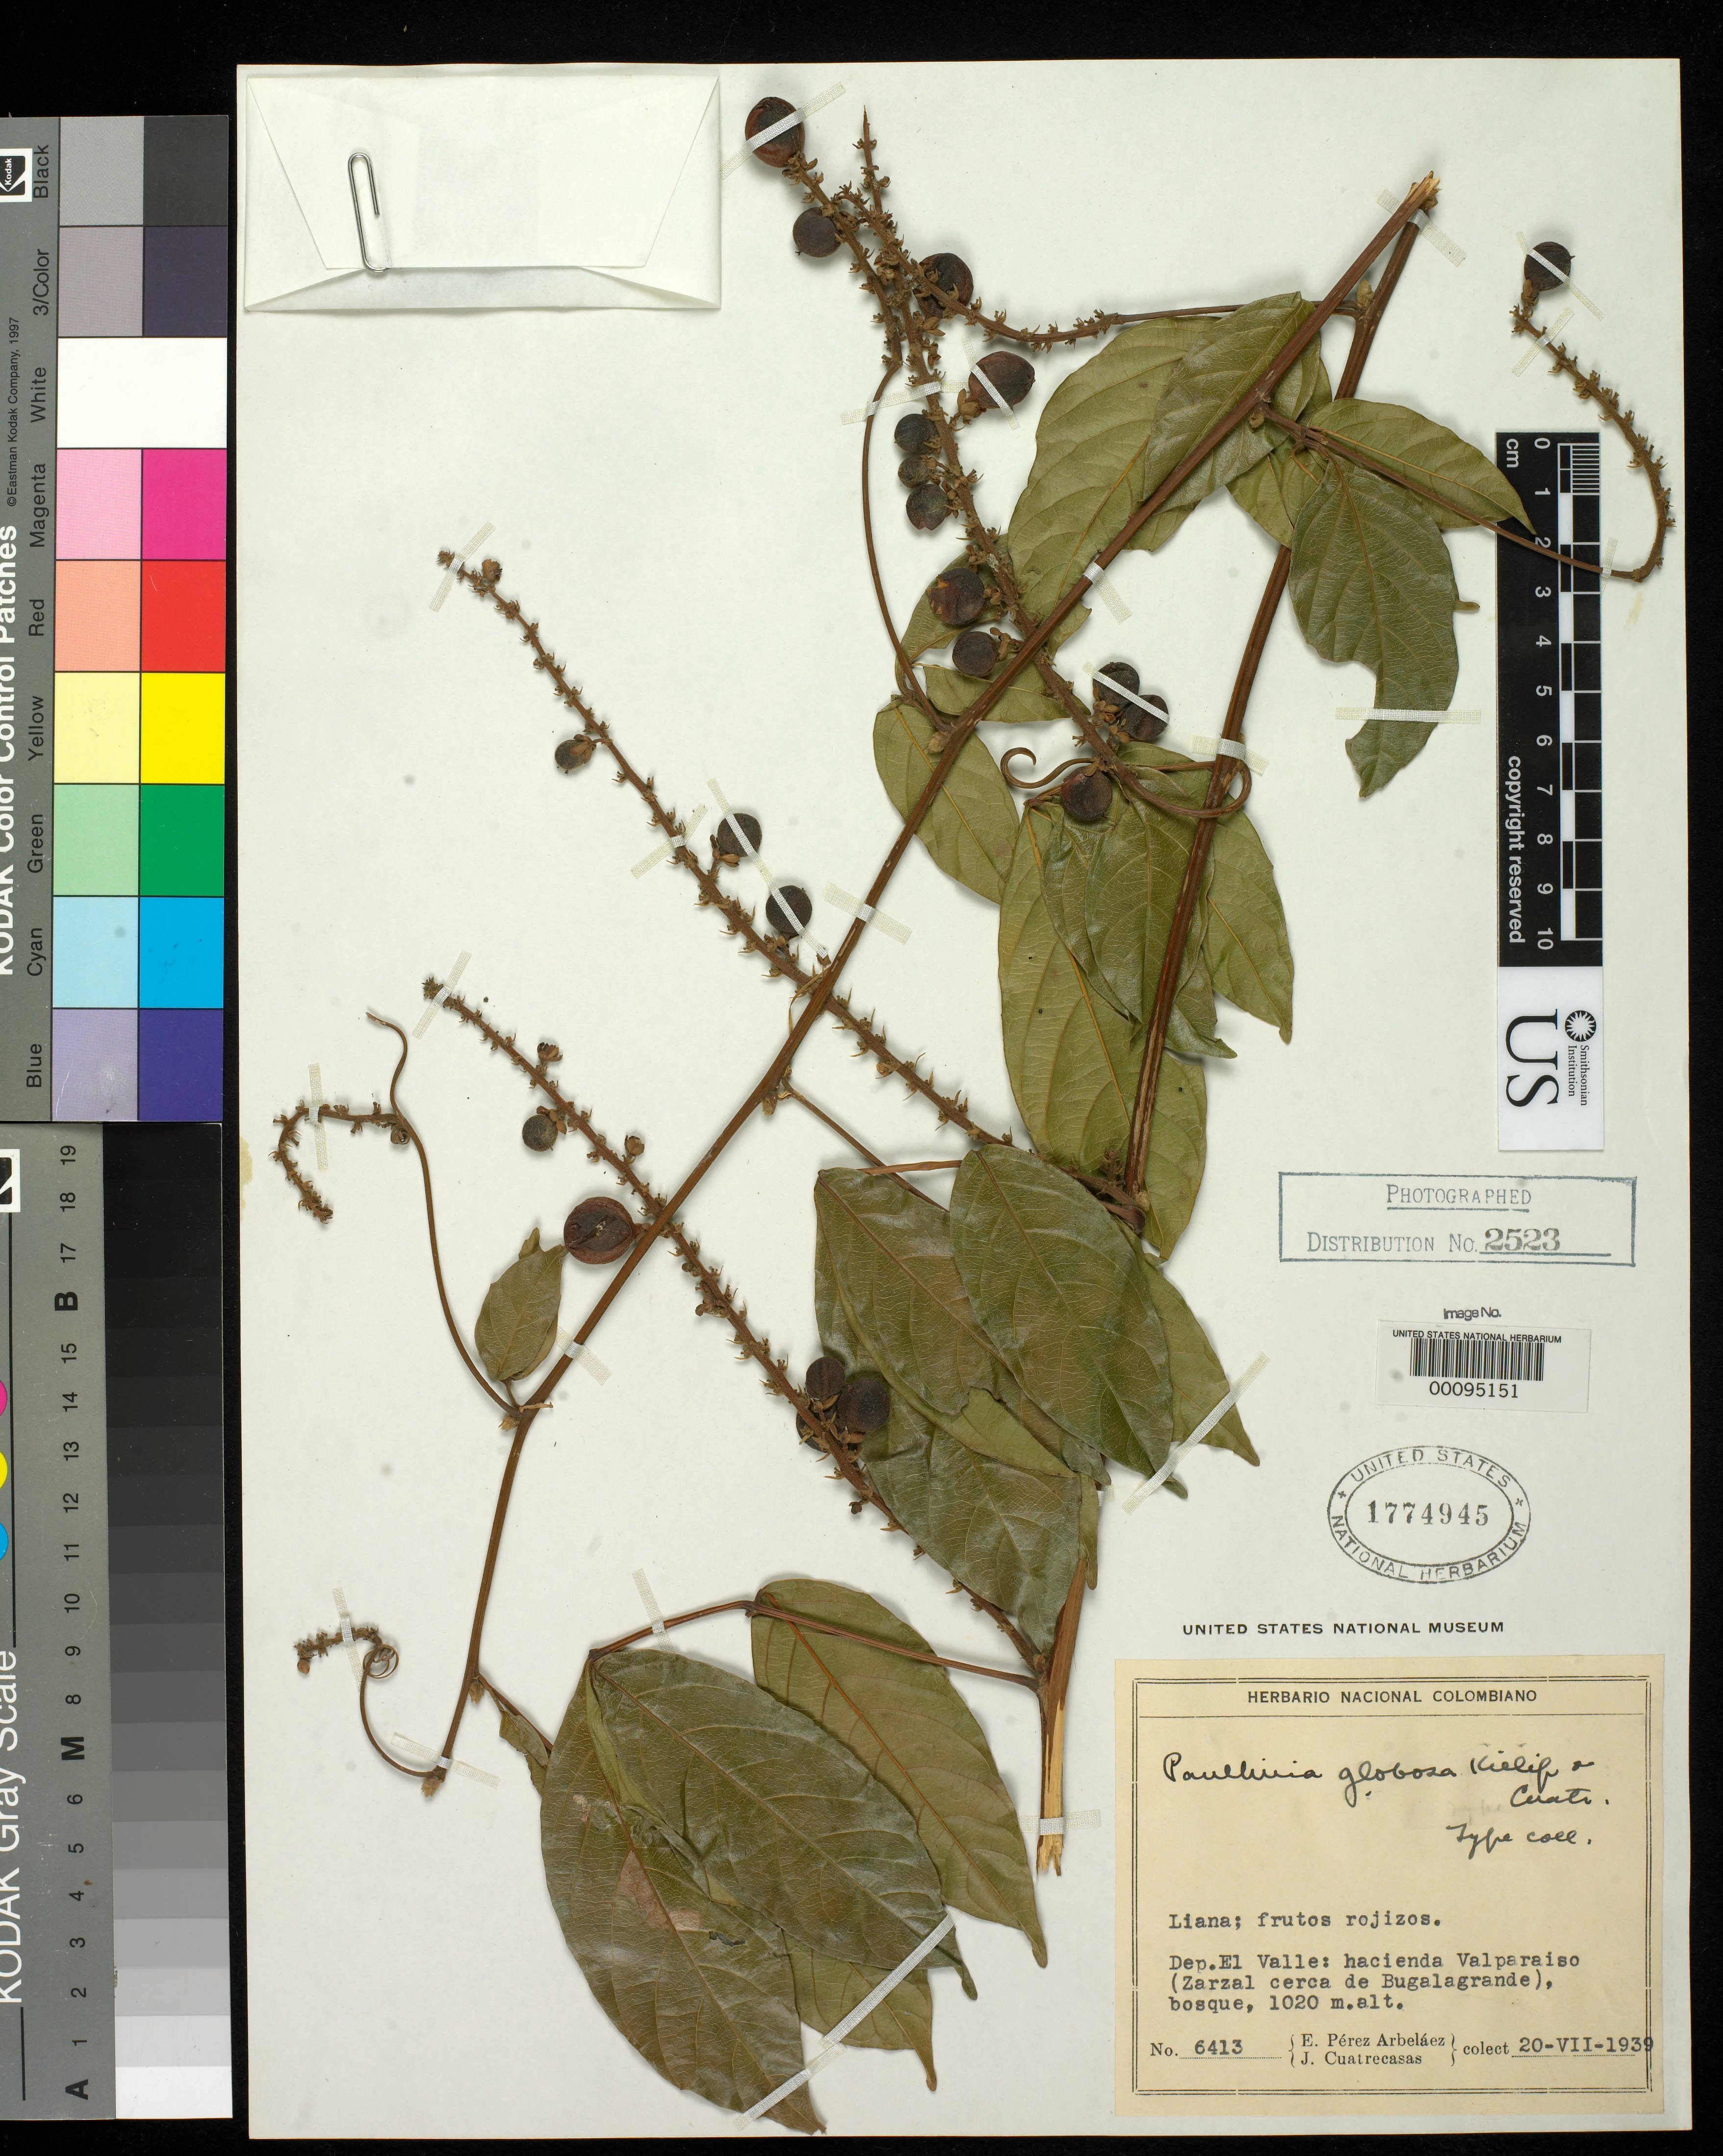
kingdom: Plantae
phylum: Tracheophyta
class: Magnoliopsida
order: Sapindales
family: Sapindaceae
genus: Paullinia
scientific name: Paullinia globosa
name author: Killip & Cuatrec.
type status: Isotype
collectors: E. Pérez Arbeláez & J. Cuatrecasas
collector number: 6413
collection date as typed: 20 Jul 1939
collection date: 1939-07-20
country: Colombia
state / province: Valle del Cauca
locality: Hacienda Valparaiso.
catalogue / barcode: US 1774945